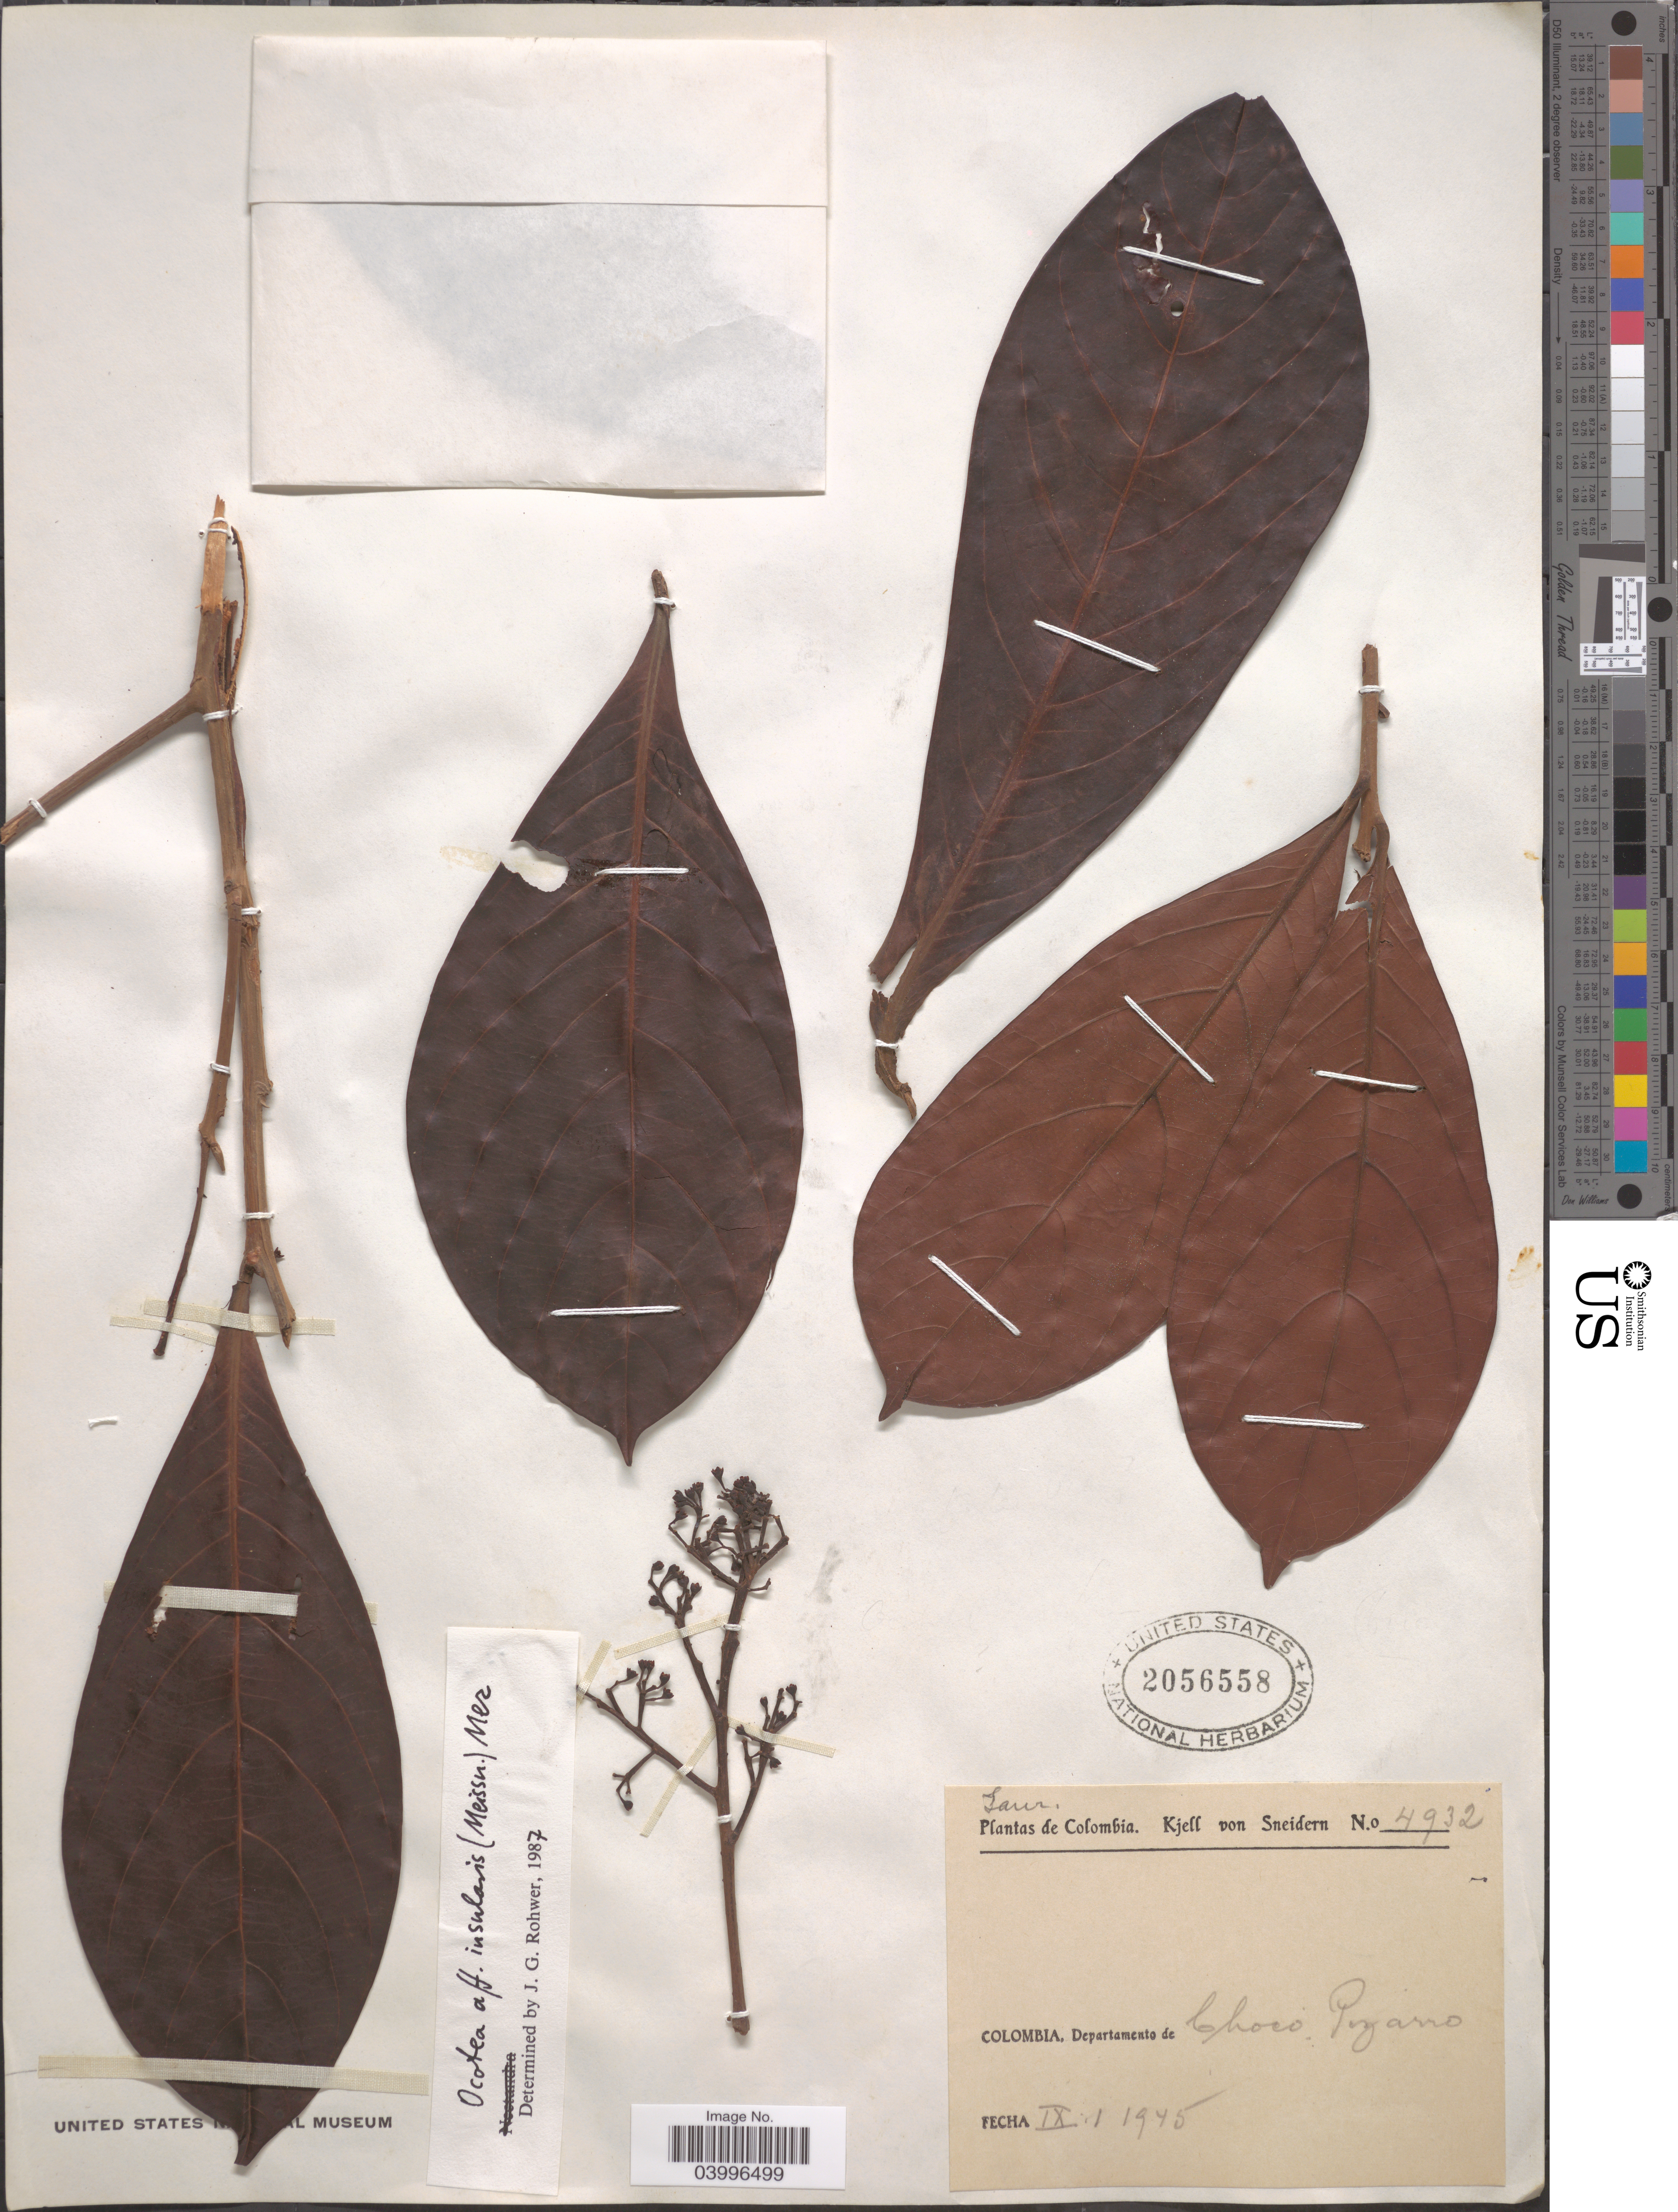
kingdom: Plantae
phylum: Tracheophyta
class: Magnoliopsida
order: Laurales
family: Lauraceae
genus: Ocotea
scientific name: Ocotea insularis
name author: (Meisn.) Mez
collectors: K. von Sneidern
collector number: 4932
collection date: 1945-09-01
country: Colombia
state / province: Chocó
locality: Departamento de Choco. Pizarro.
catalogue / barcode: US 2056558